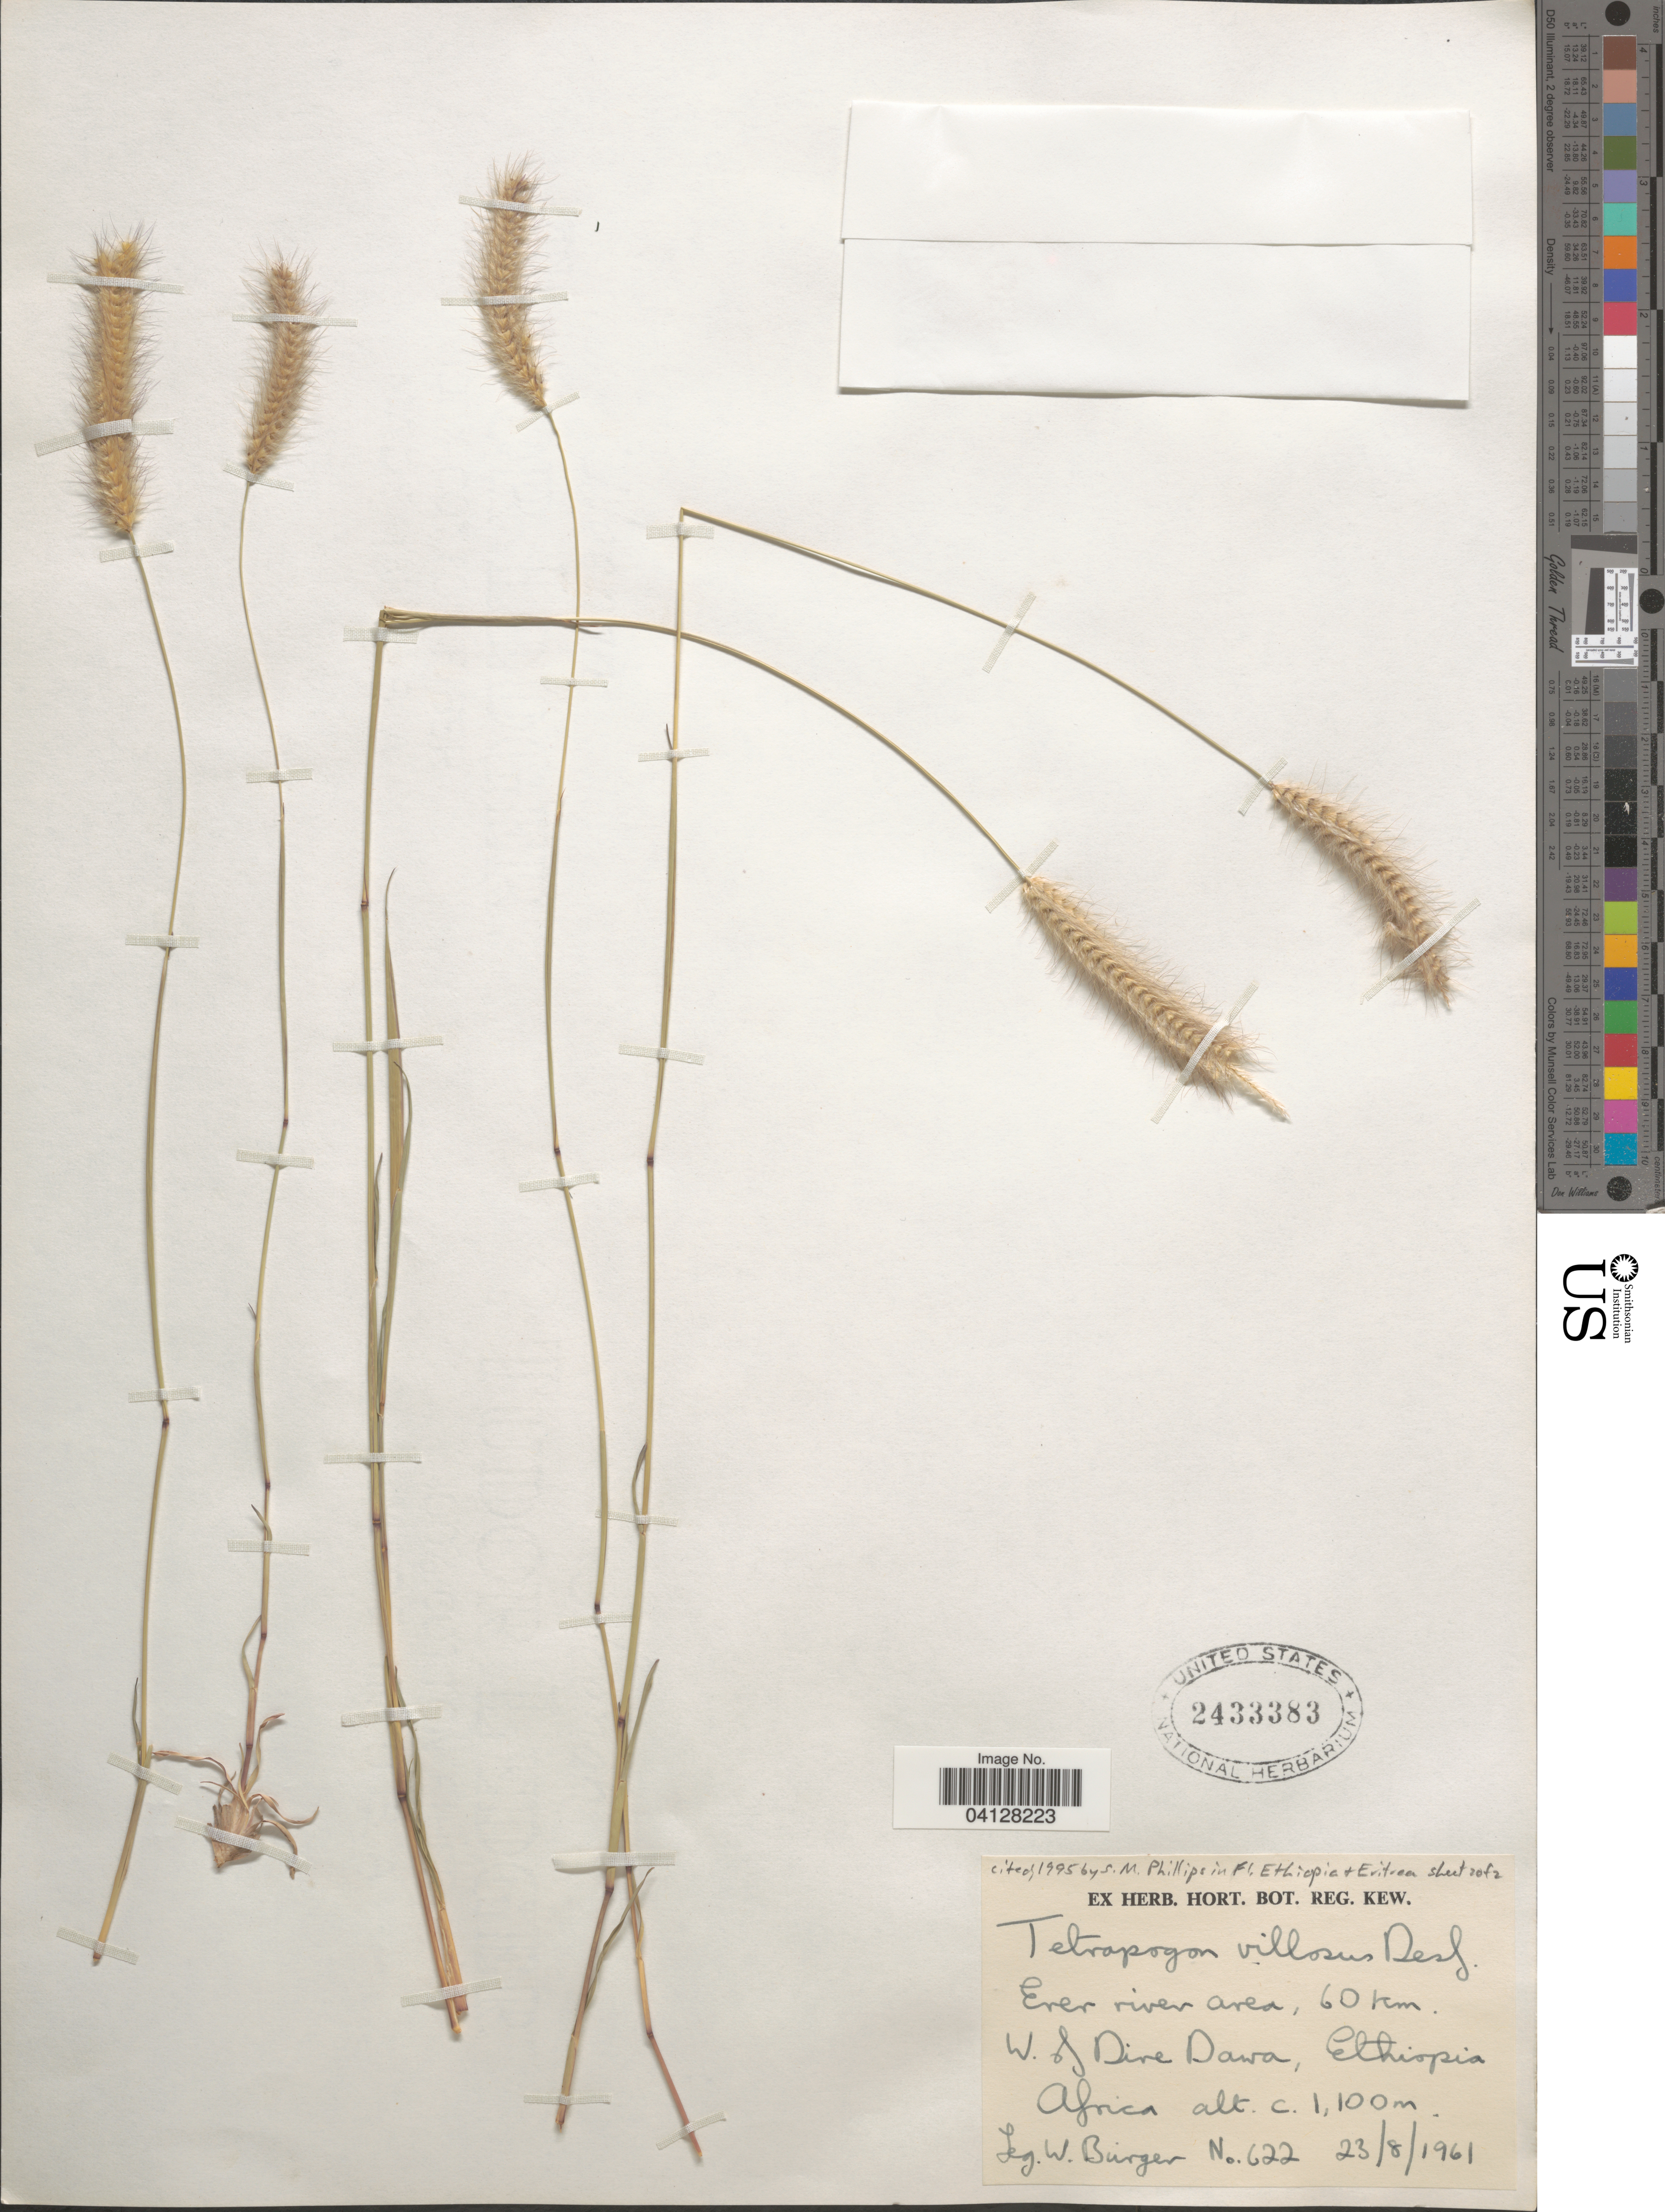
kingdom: Plantae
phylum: Tracheophyta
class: Liliopsida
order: Poales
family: Poaceae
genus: Tetrapogon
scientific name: Tetrapogon villosus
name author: Desf.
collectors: W. Burger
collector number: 622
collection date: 1961-08-23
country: Ethiopia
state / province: Dire Dawa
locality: Erer river area, 60 km. W. of Dire Dawa.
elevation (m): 1100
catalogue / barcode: US 2433383